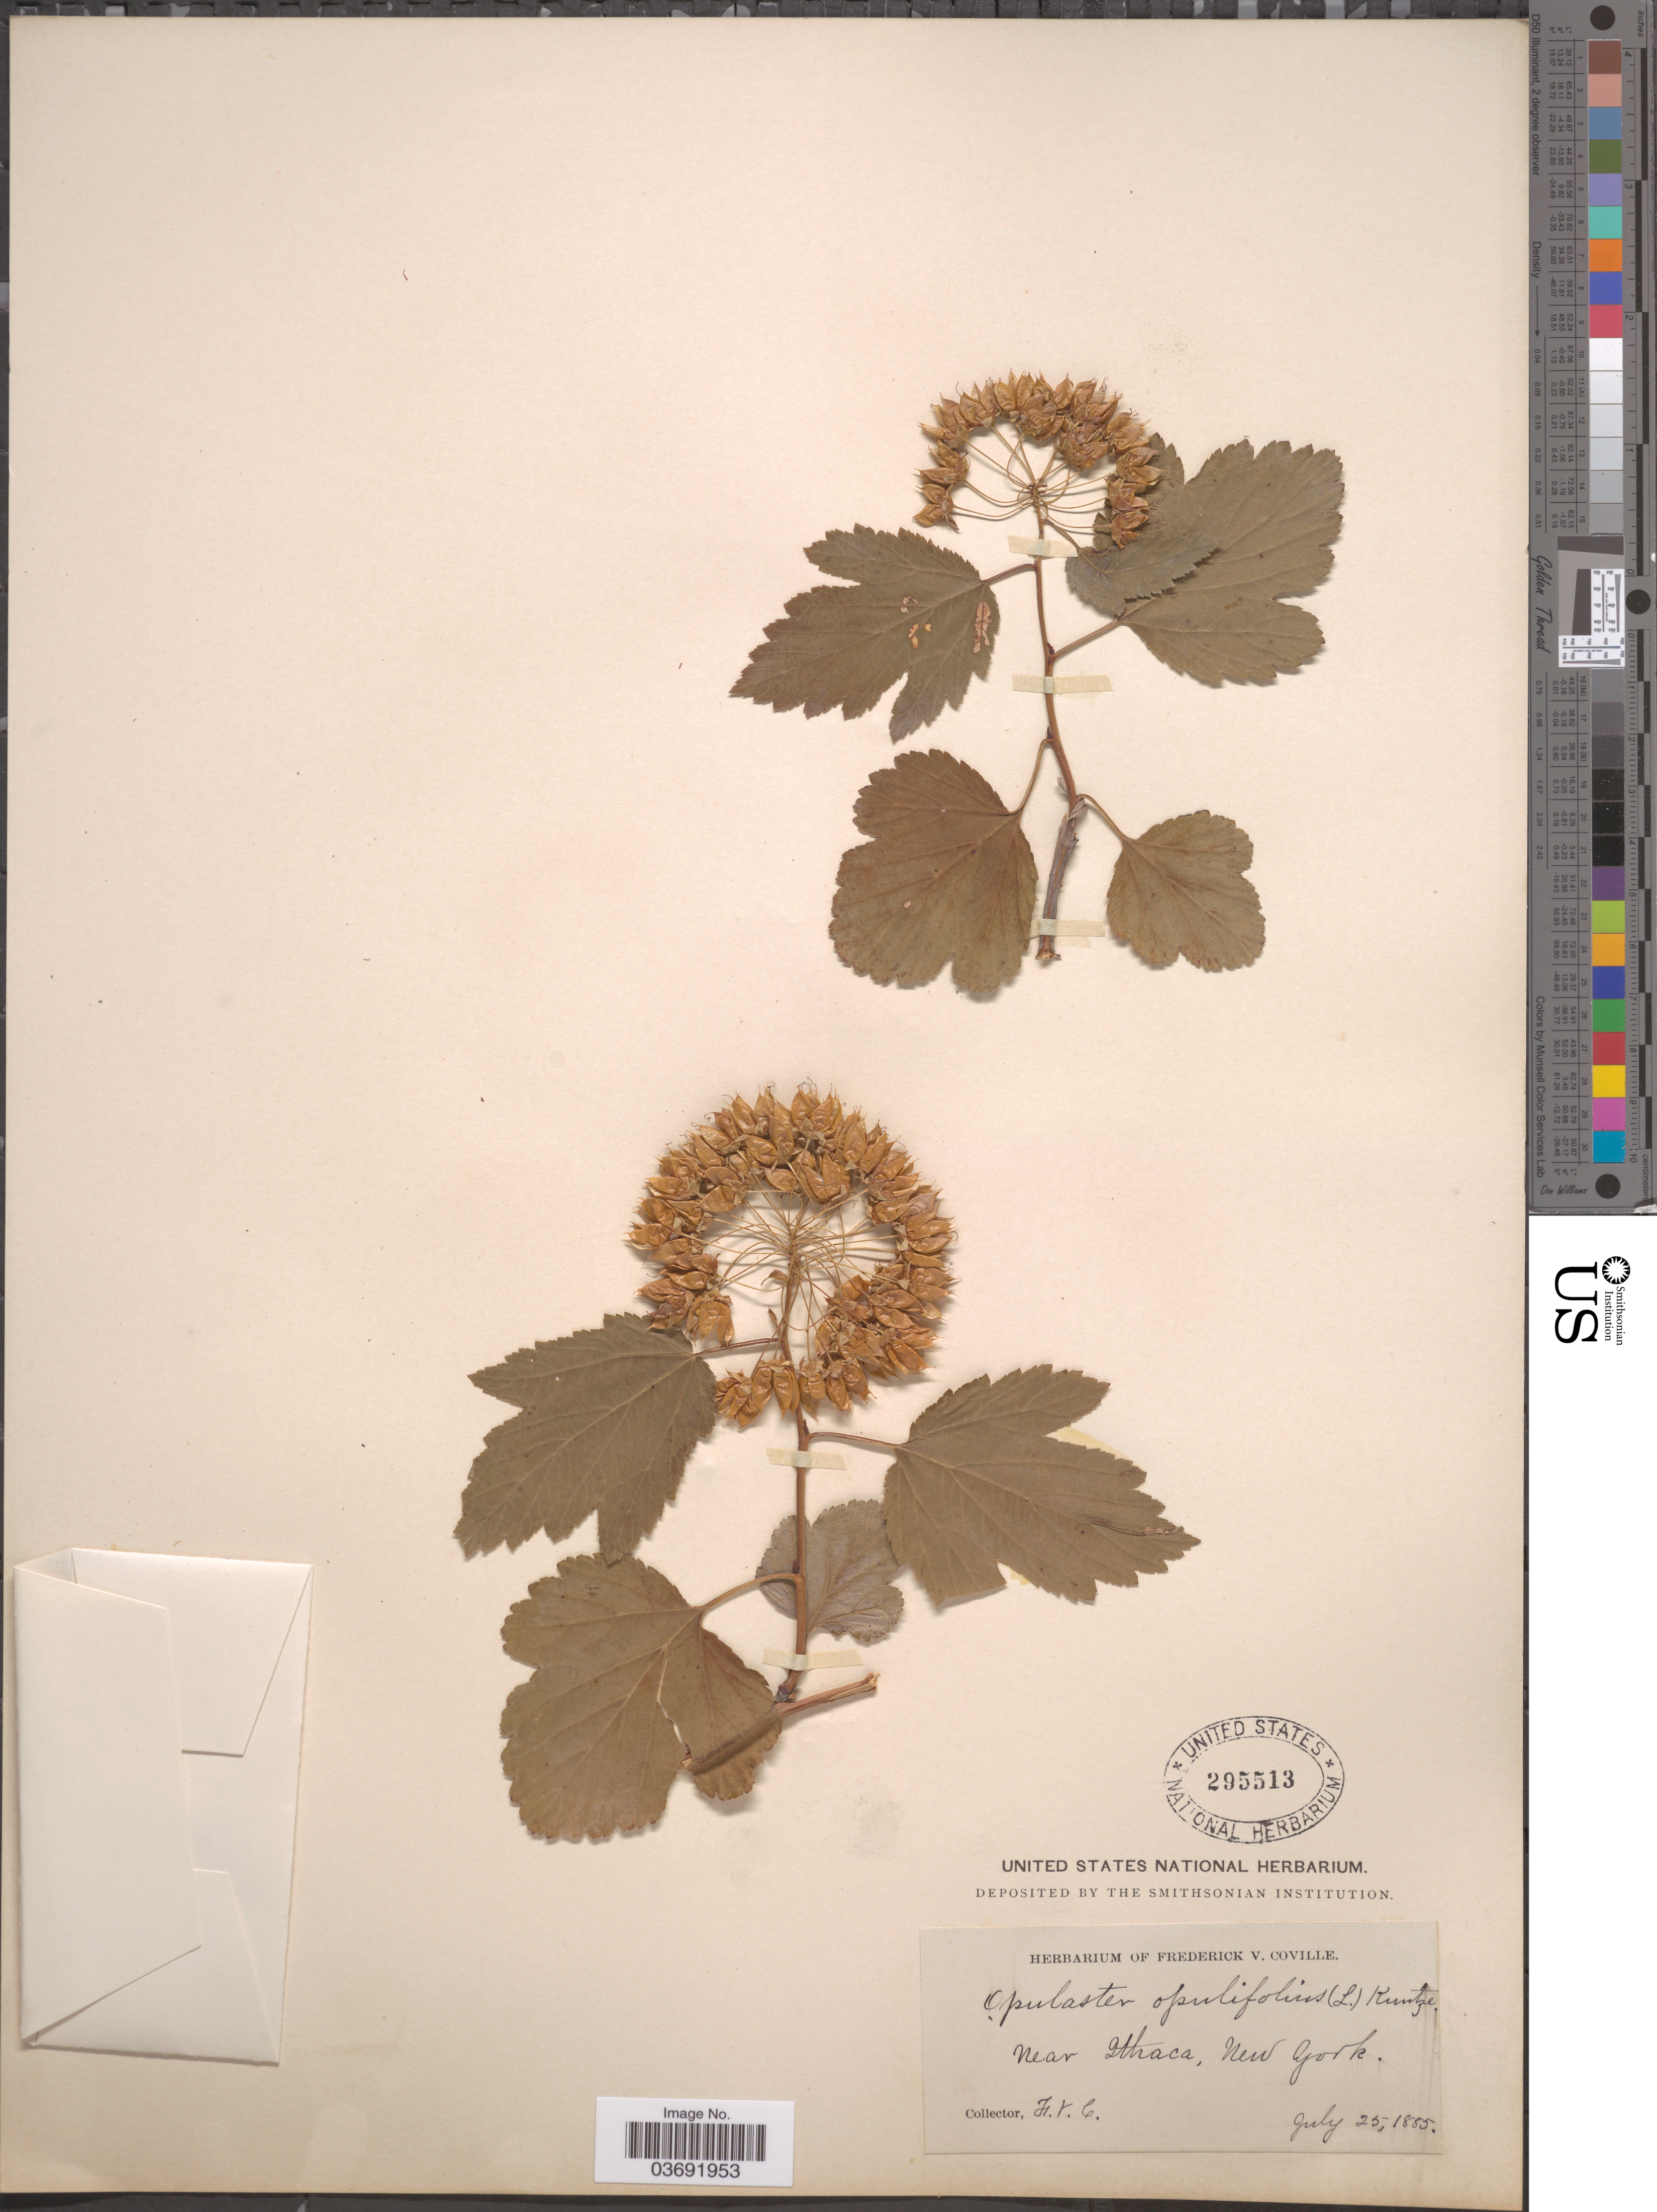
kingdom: Plantae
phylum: Tracheophyta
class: Magnoliopsida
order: Rosales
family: Rosaceae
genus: Physocarpus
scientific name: Physocarpus opulifolius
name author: (L.) Maxim.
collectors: F. V. Coville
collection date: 1885-07-25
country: United States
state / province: New York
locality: Near Ithaca.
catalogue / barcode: US 295513